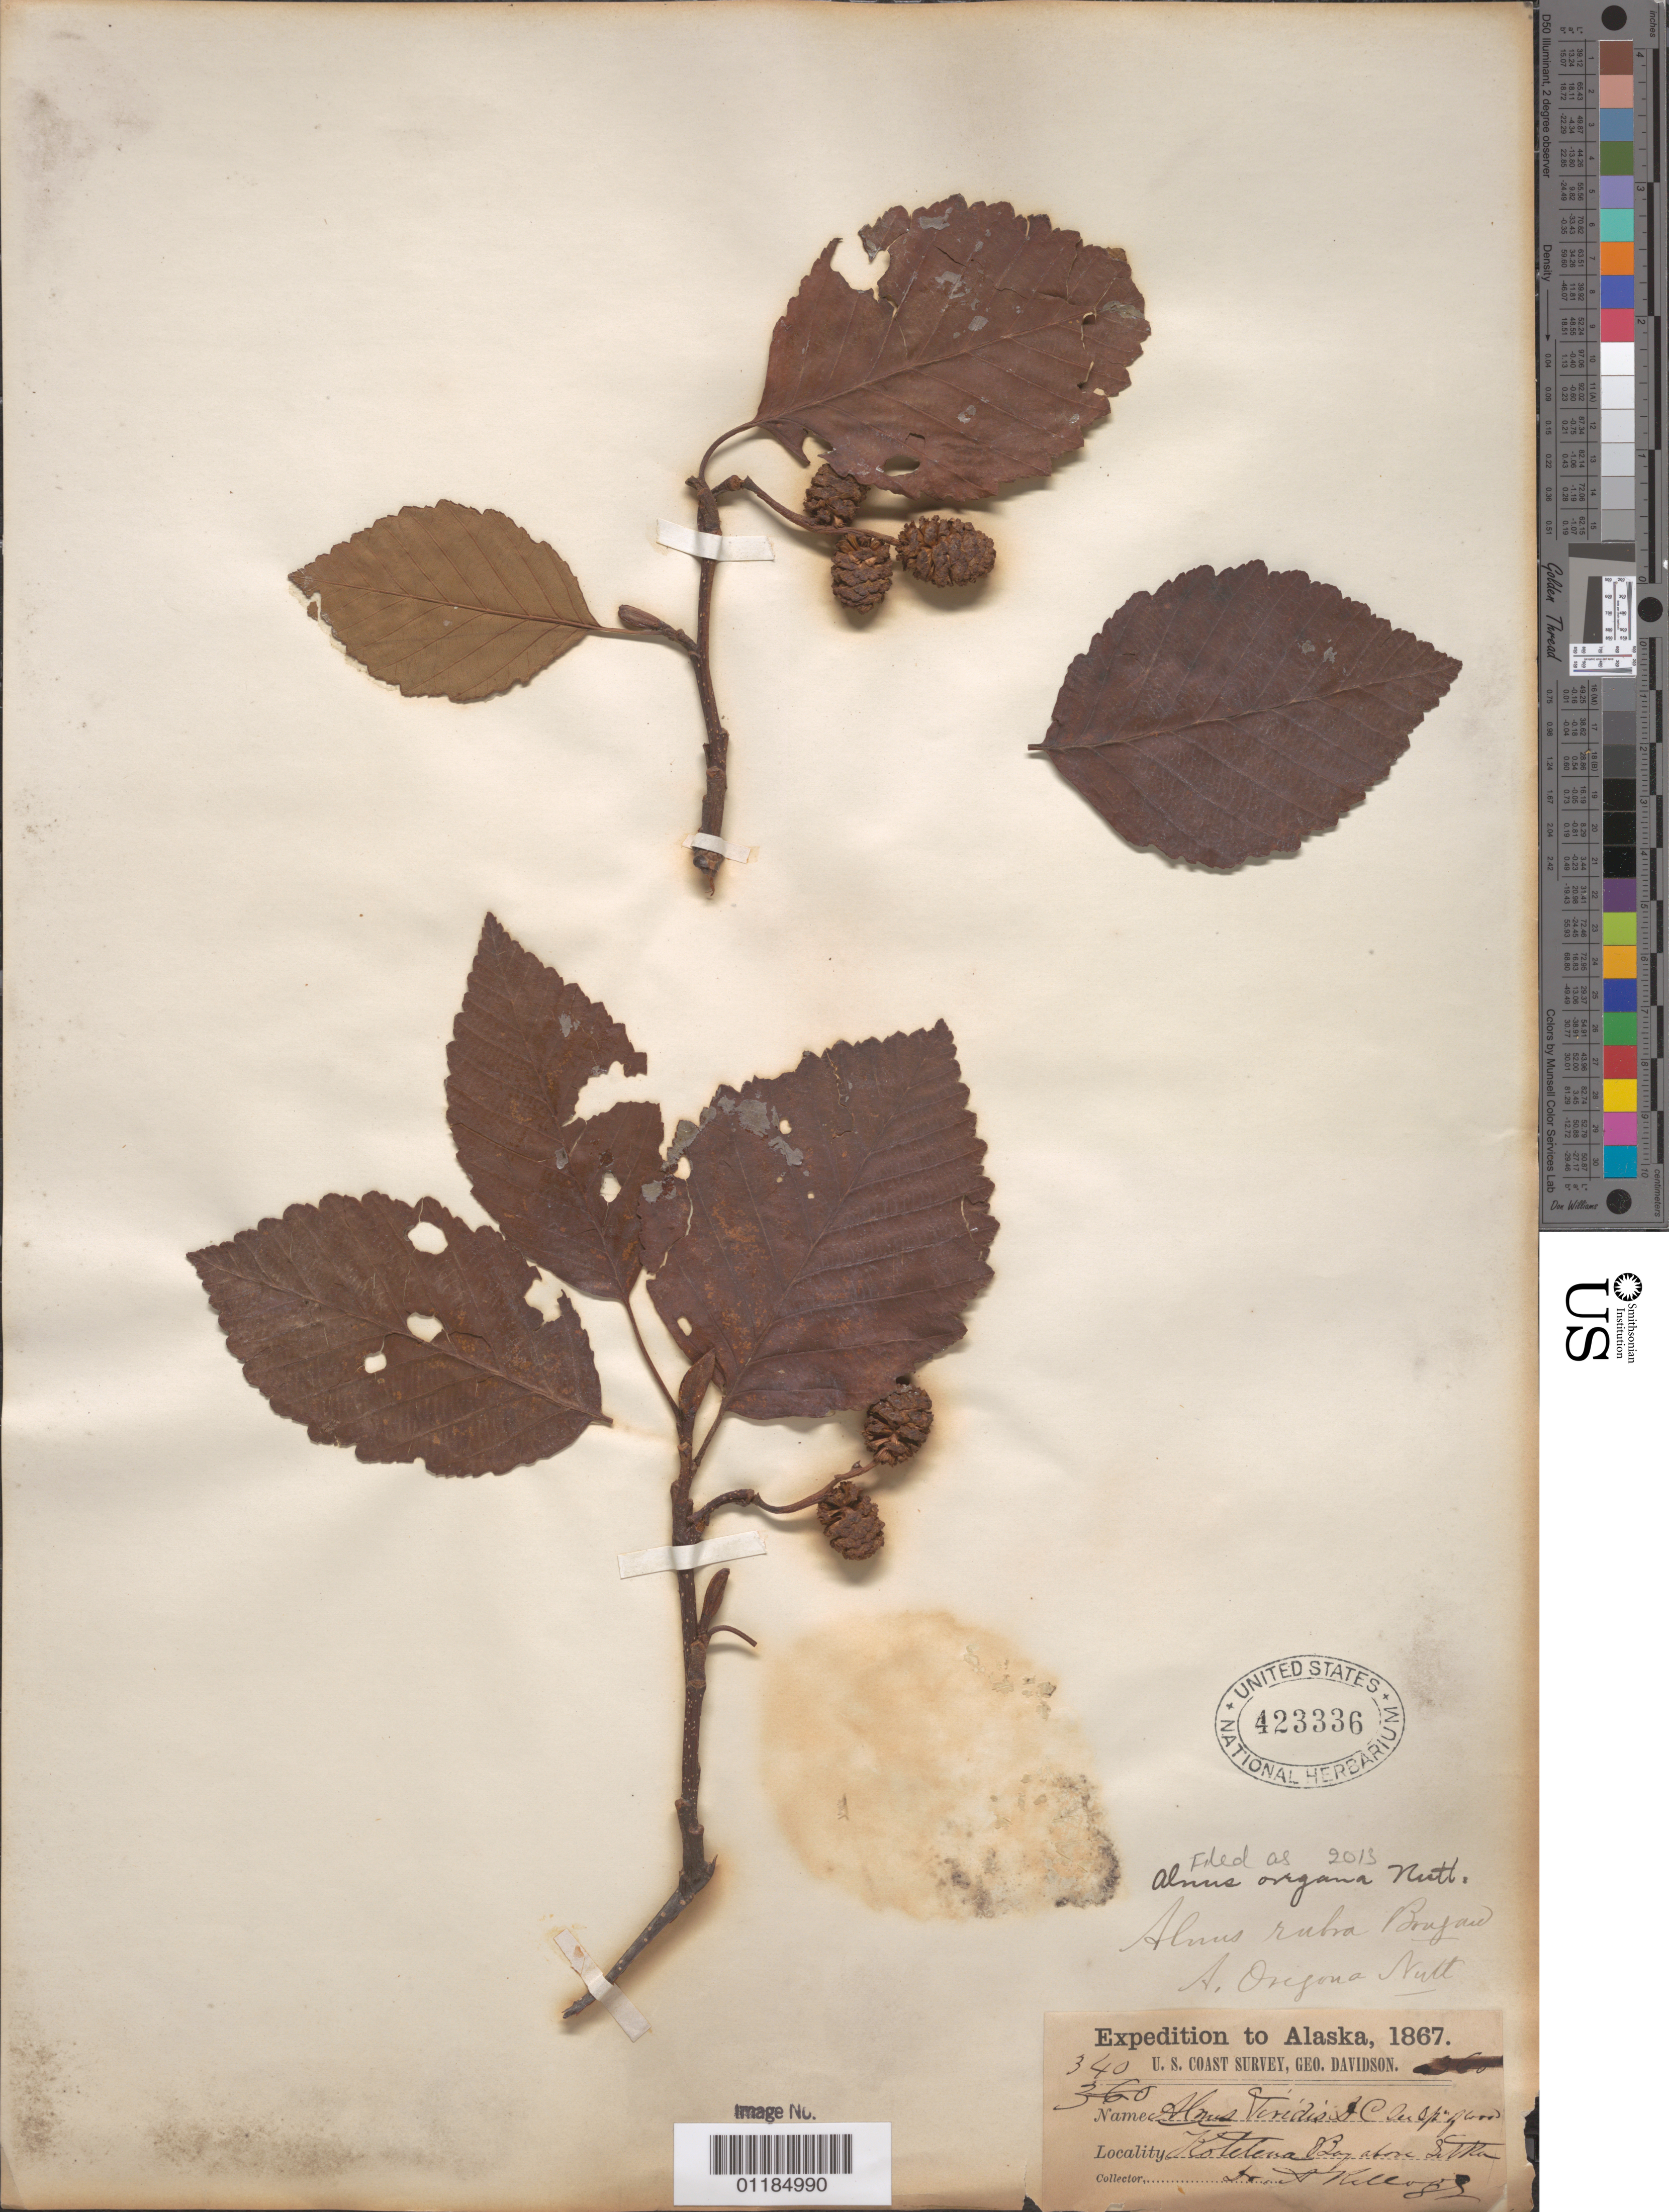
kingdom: Plantae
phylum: Tracheophyta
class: Magnoliopsida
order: Fagales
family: Betulaceae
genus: Alnus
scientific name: Alnus oregana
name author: Nutt.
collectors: A. Kellogg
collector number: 340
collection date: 1867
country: United States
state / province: Alaska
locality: (Kolena ??) Bay near Sitka.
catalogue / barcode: US 423336